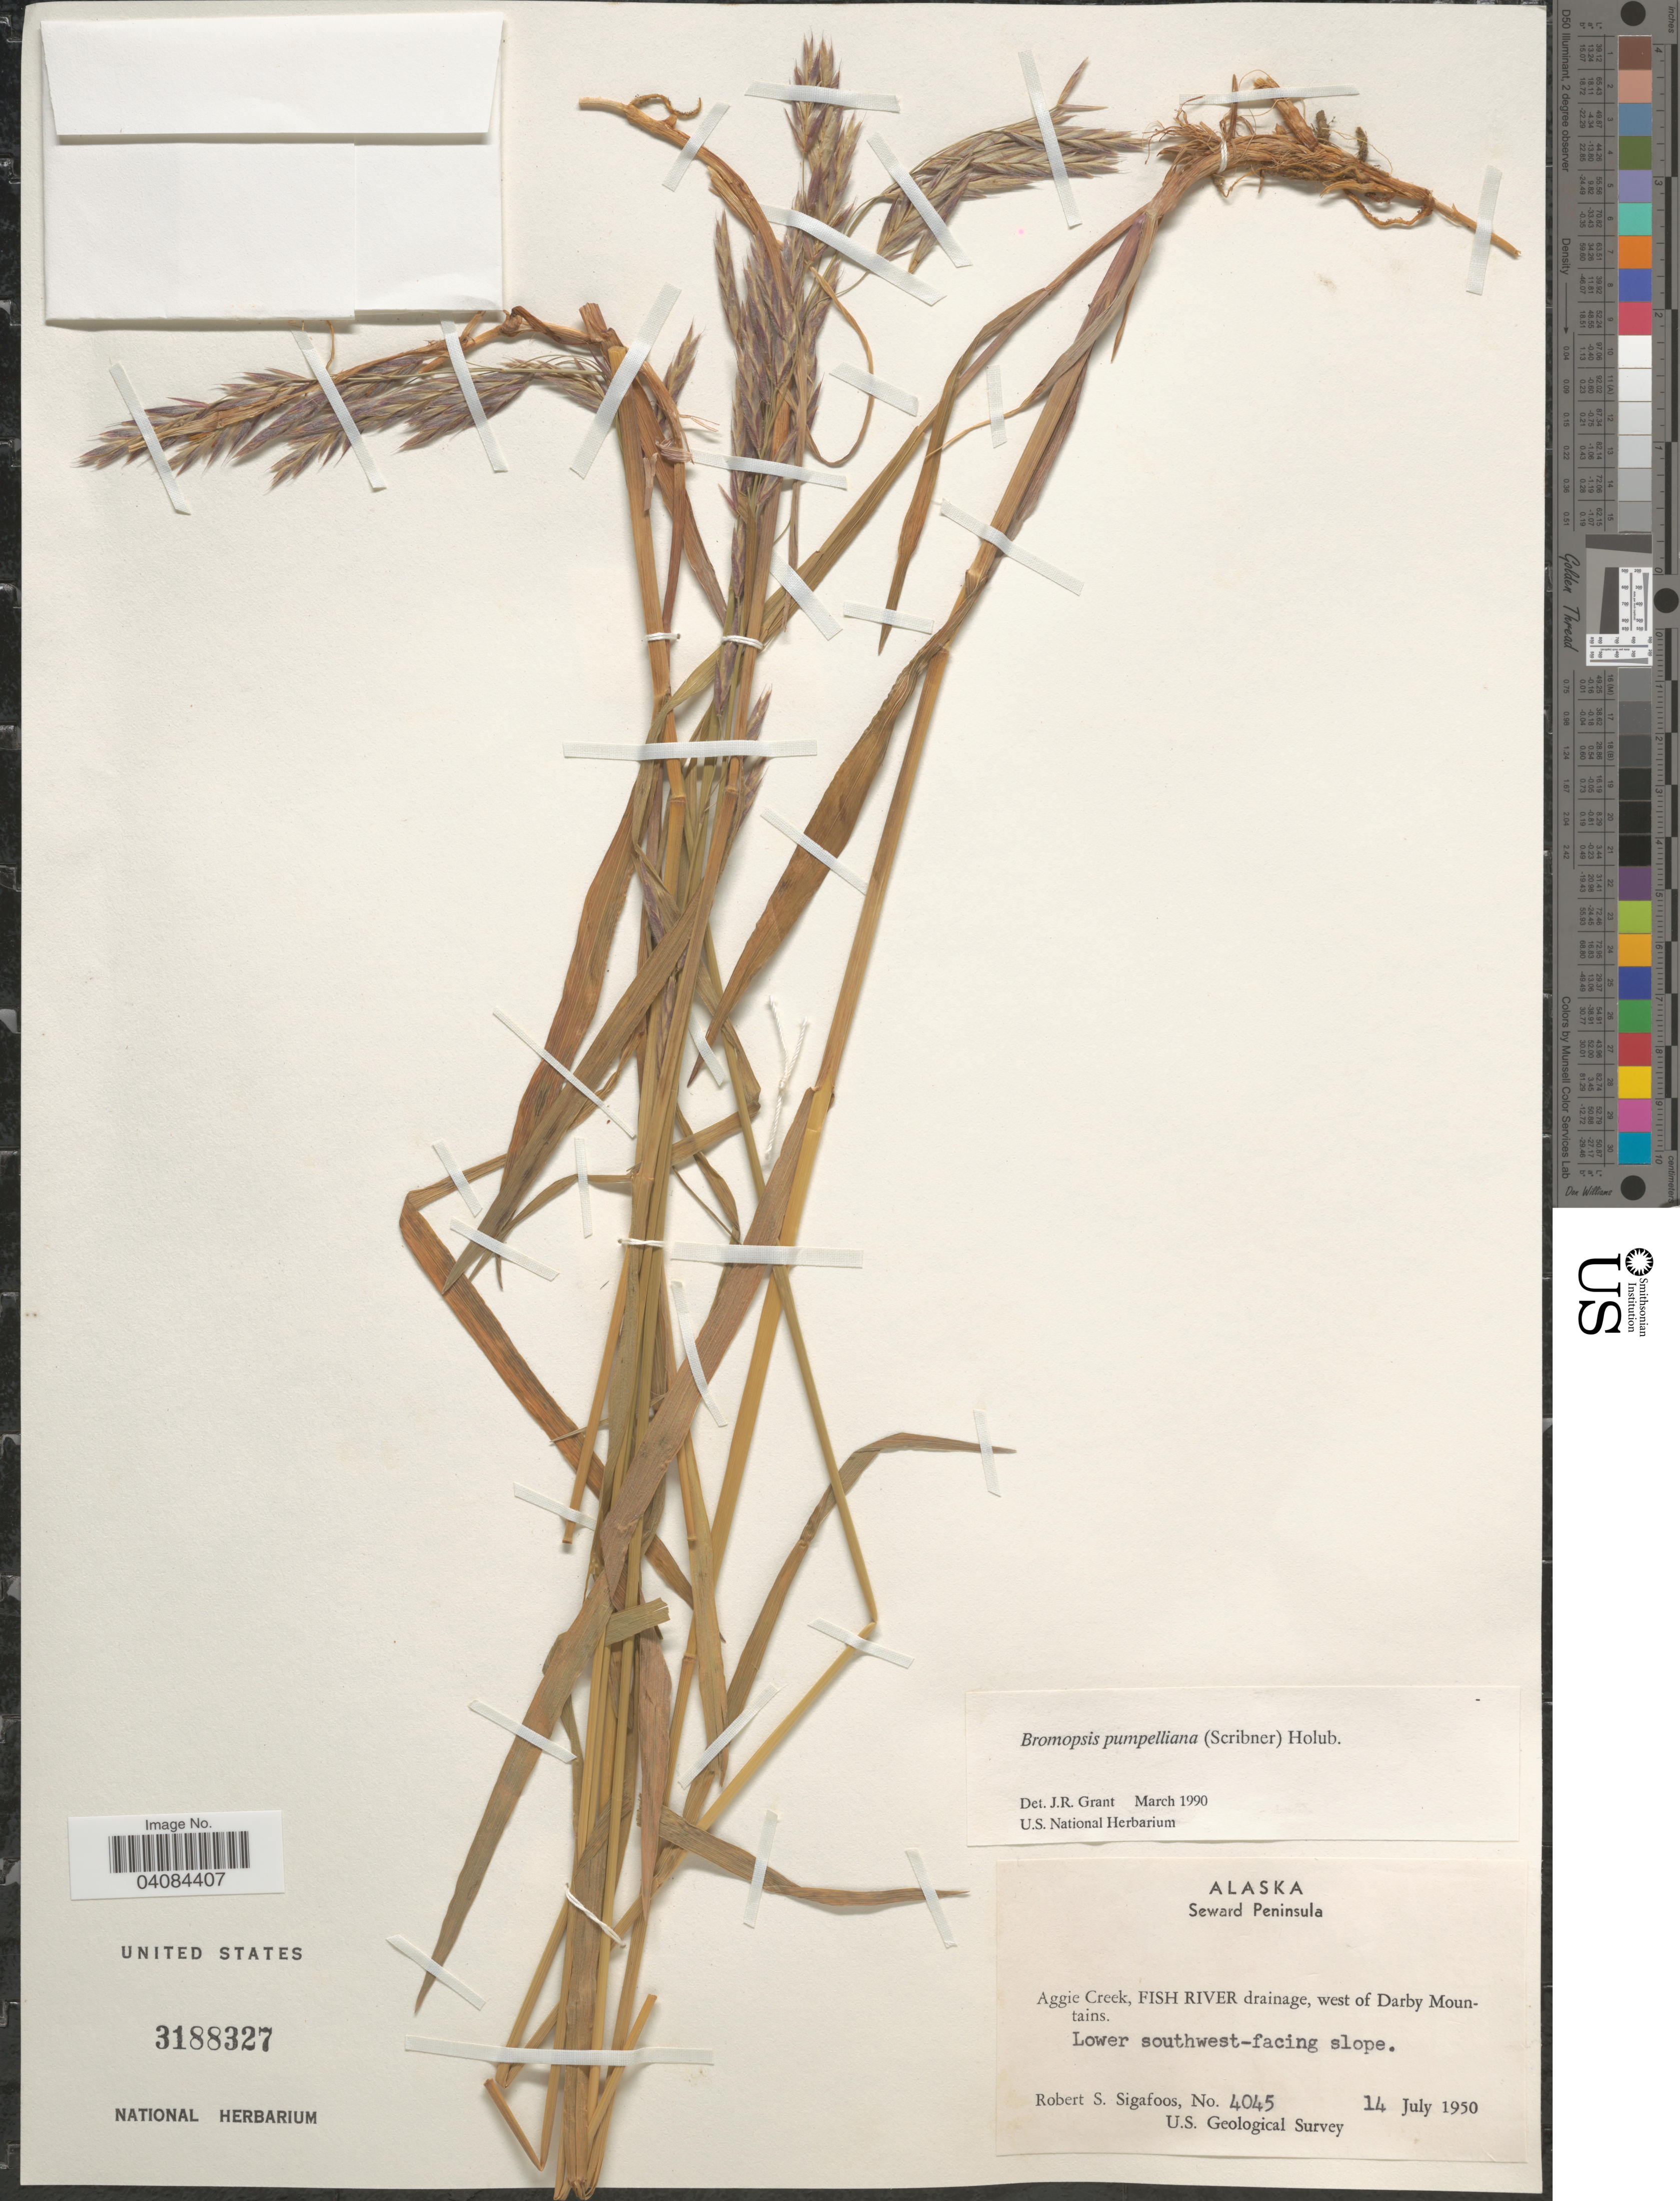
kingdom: Plantae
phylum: Tracheophyta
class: Liliopsida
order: Poales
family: Poaceae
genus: Bromus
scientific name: Bromus pumpellianus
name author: Scribn.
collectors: R. Sigafoos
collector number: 4045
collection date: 1950-07-14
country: United States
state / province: Alaska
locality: Seward Peninsula. Aggie Creek, Fish River drainage, west of Darby Mountains. Lower southwest-facing slope. U.S. Geological Survey.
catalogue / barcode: US 3188327